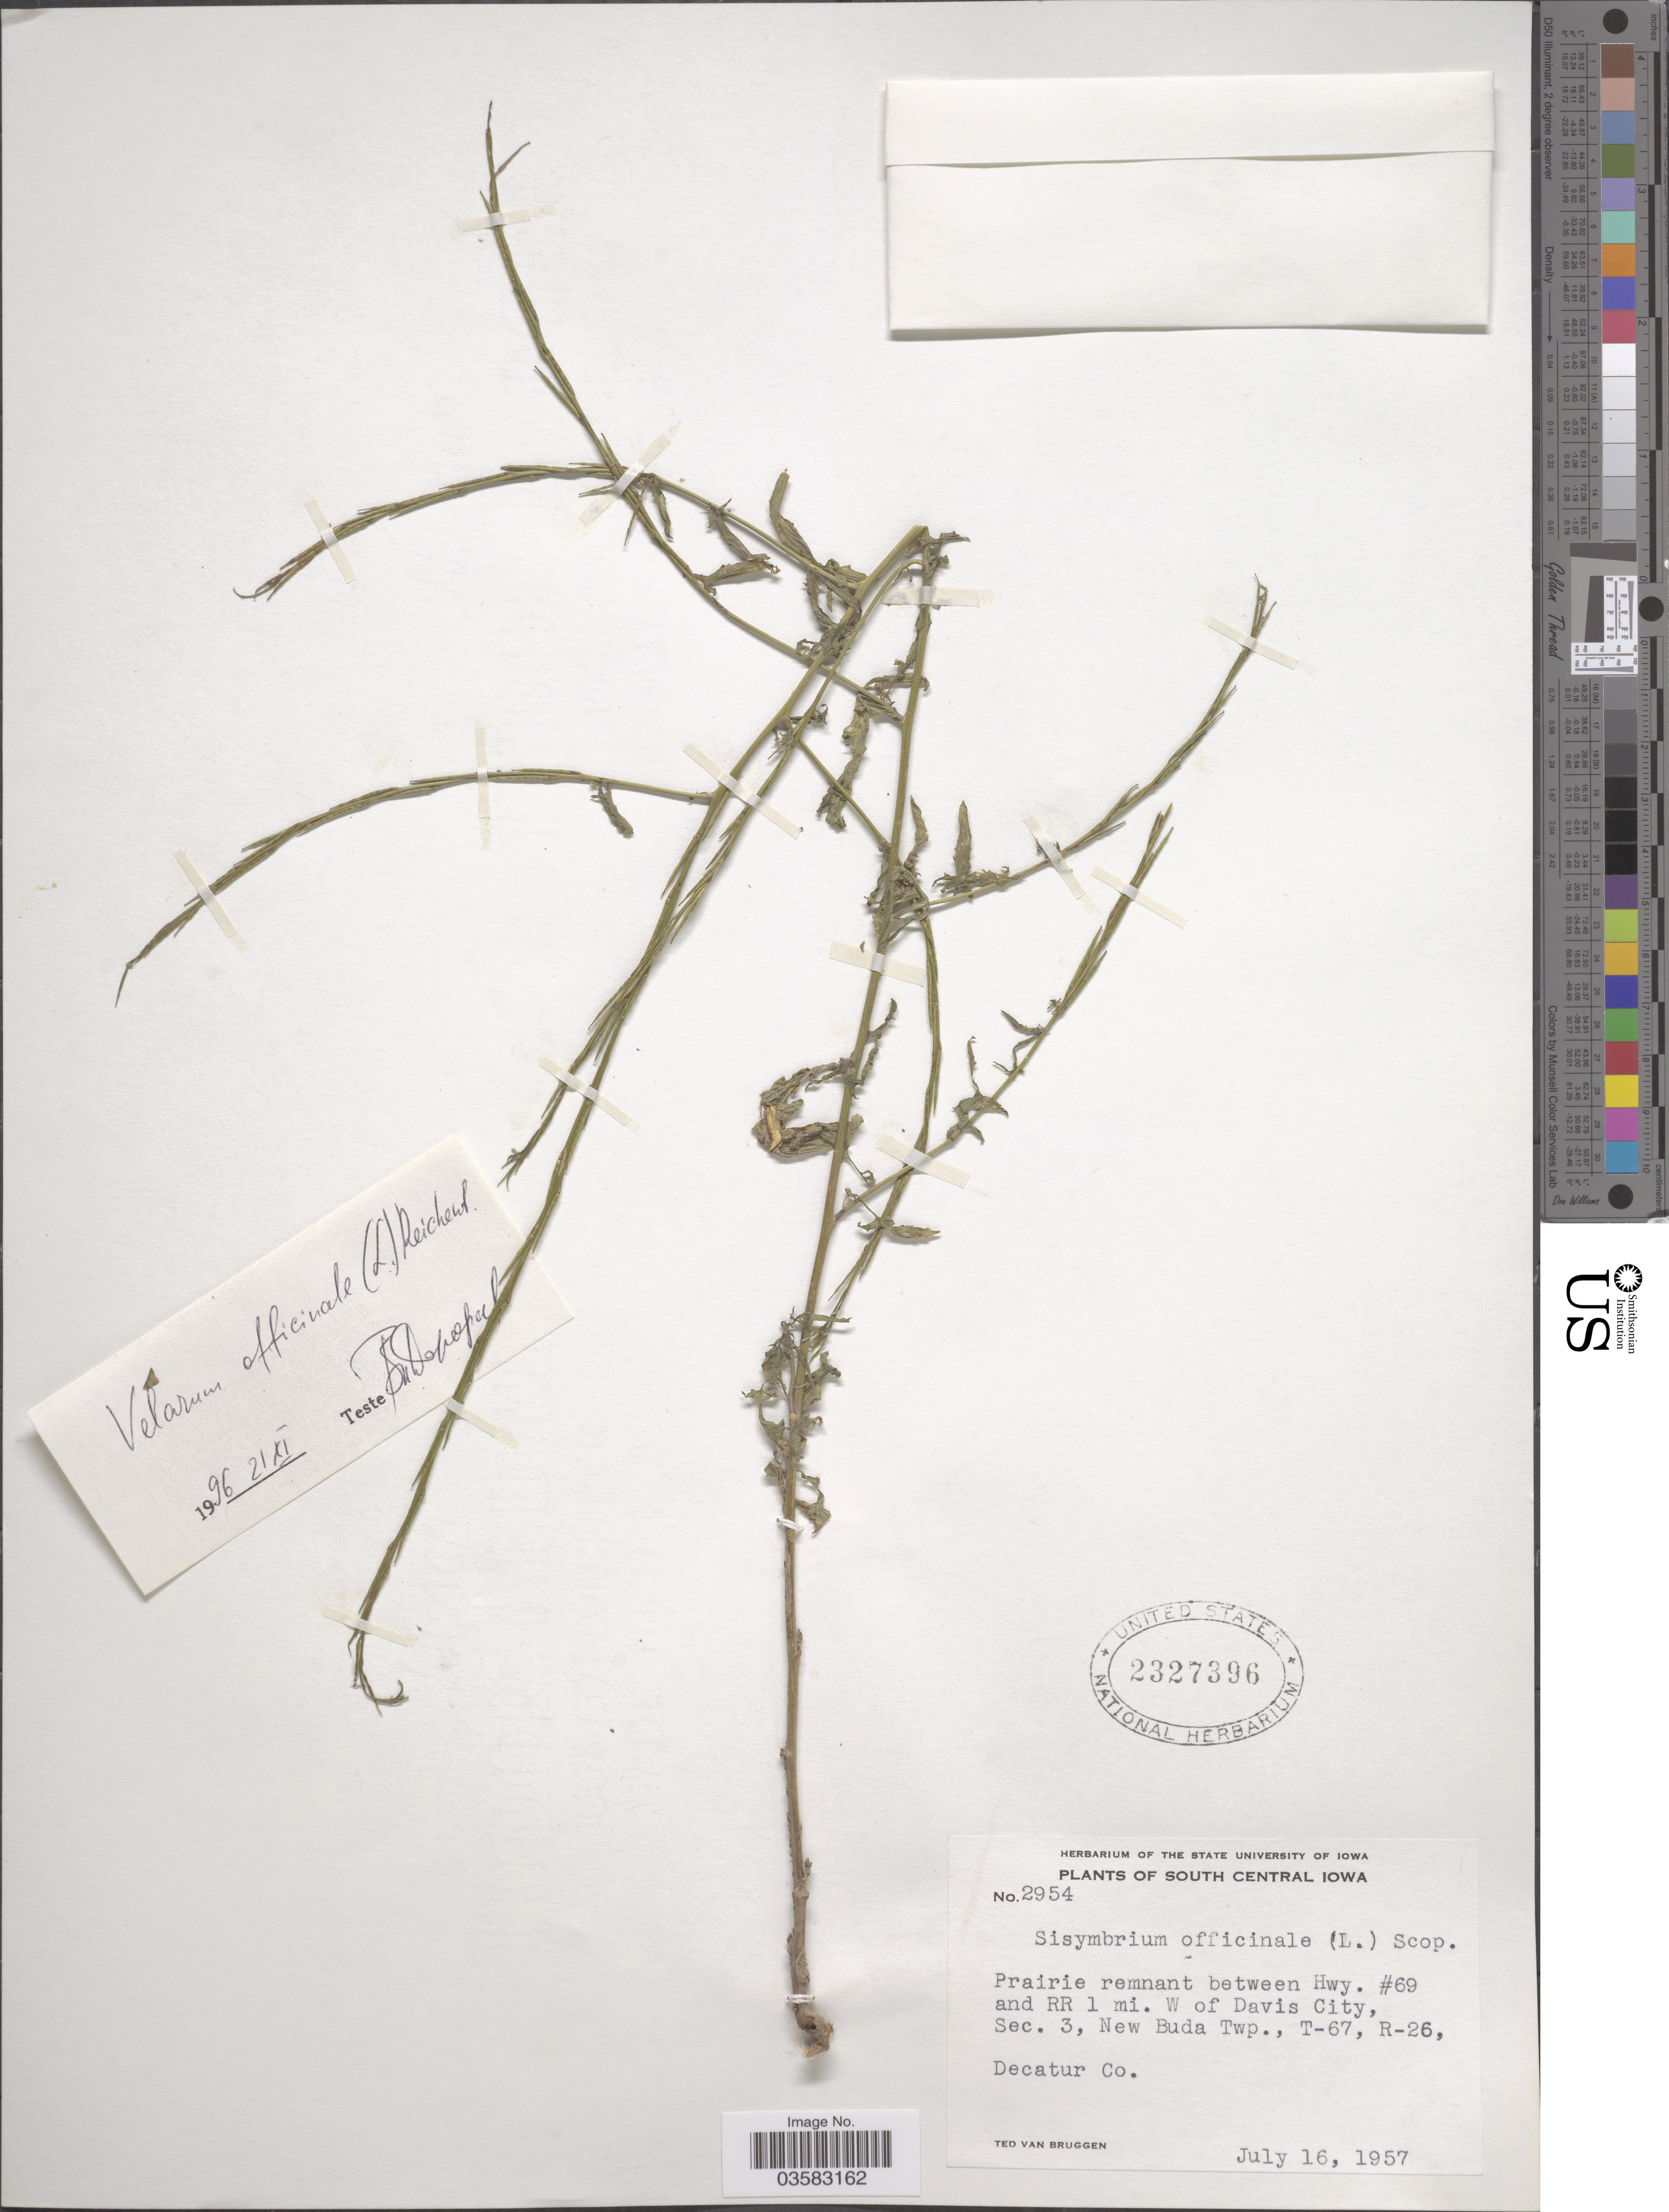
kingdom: Plantae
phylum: Tracheophyta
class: Magnoliopsida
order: Brassicales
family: Brassicaceae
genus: Sisymbrium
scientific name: Sisymbrium officinale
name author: (L.) Scop.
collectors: T. van Bruggen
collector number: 2954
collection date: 1957-07-16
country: United States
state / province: Iowa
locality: South Central Iowa. Prairie remnant between Hwy. #69 and RR 1 mi. W of Davis City, Sec. 3, New Buda Twp., T-67, R-26, Decatur Co.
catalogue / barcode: US 2327396